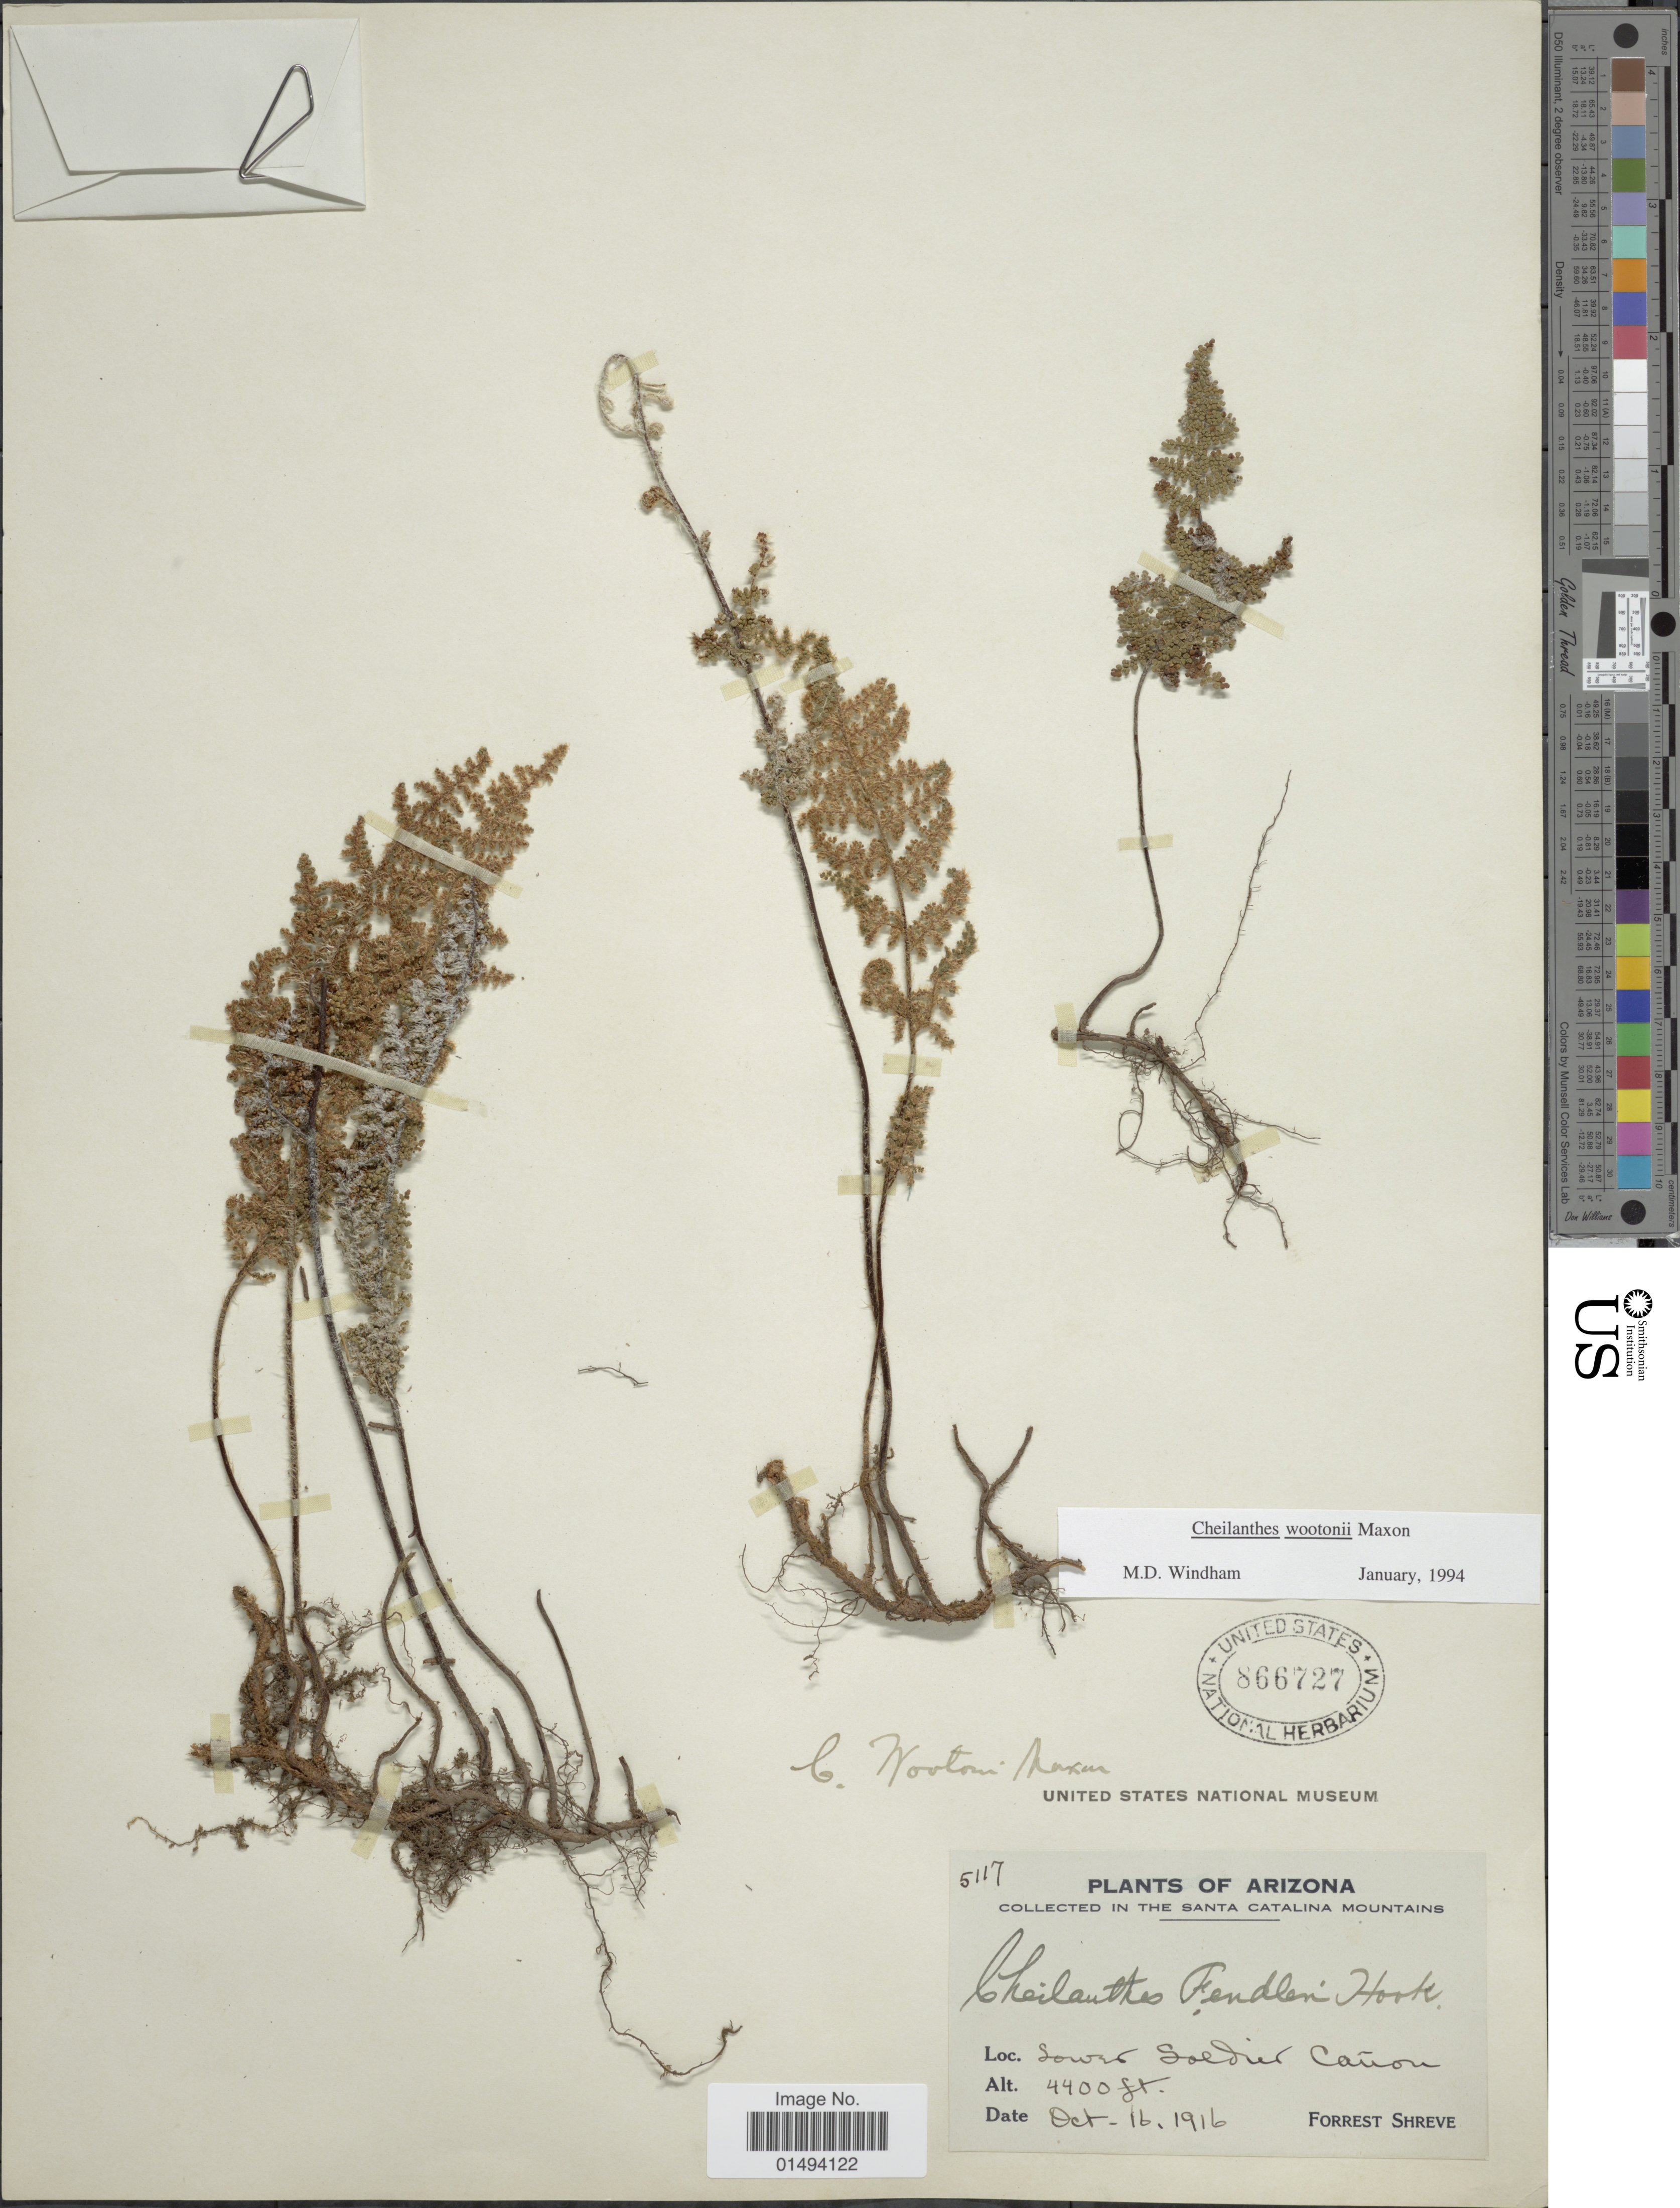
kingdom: Plantae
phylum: Tracheophyta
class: Polypodiopsida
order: Polypodiales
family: Pteridaceae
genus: Myriopteris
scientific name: Myriopteris wootonii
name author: (Maxon) Grusz & Windham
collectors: F. Shreve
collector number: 5117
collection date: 1916-10-16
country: United States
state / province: Arizona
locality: Arizona, Santa Catalina Mountains, Lower Soldier Canon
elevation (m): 1341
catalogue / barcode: US 866727